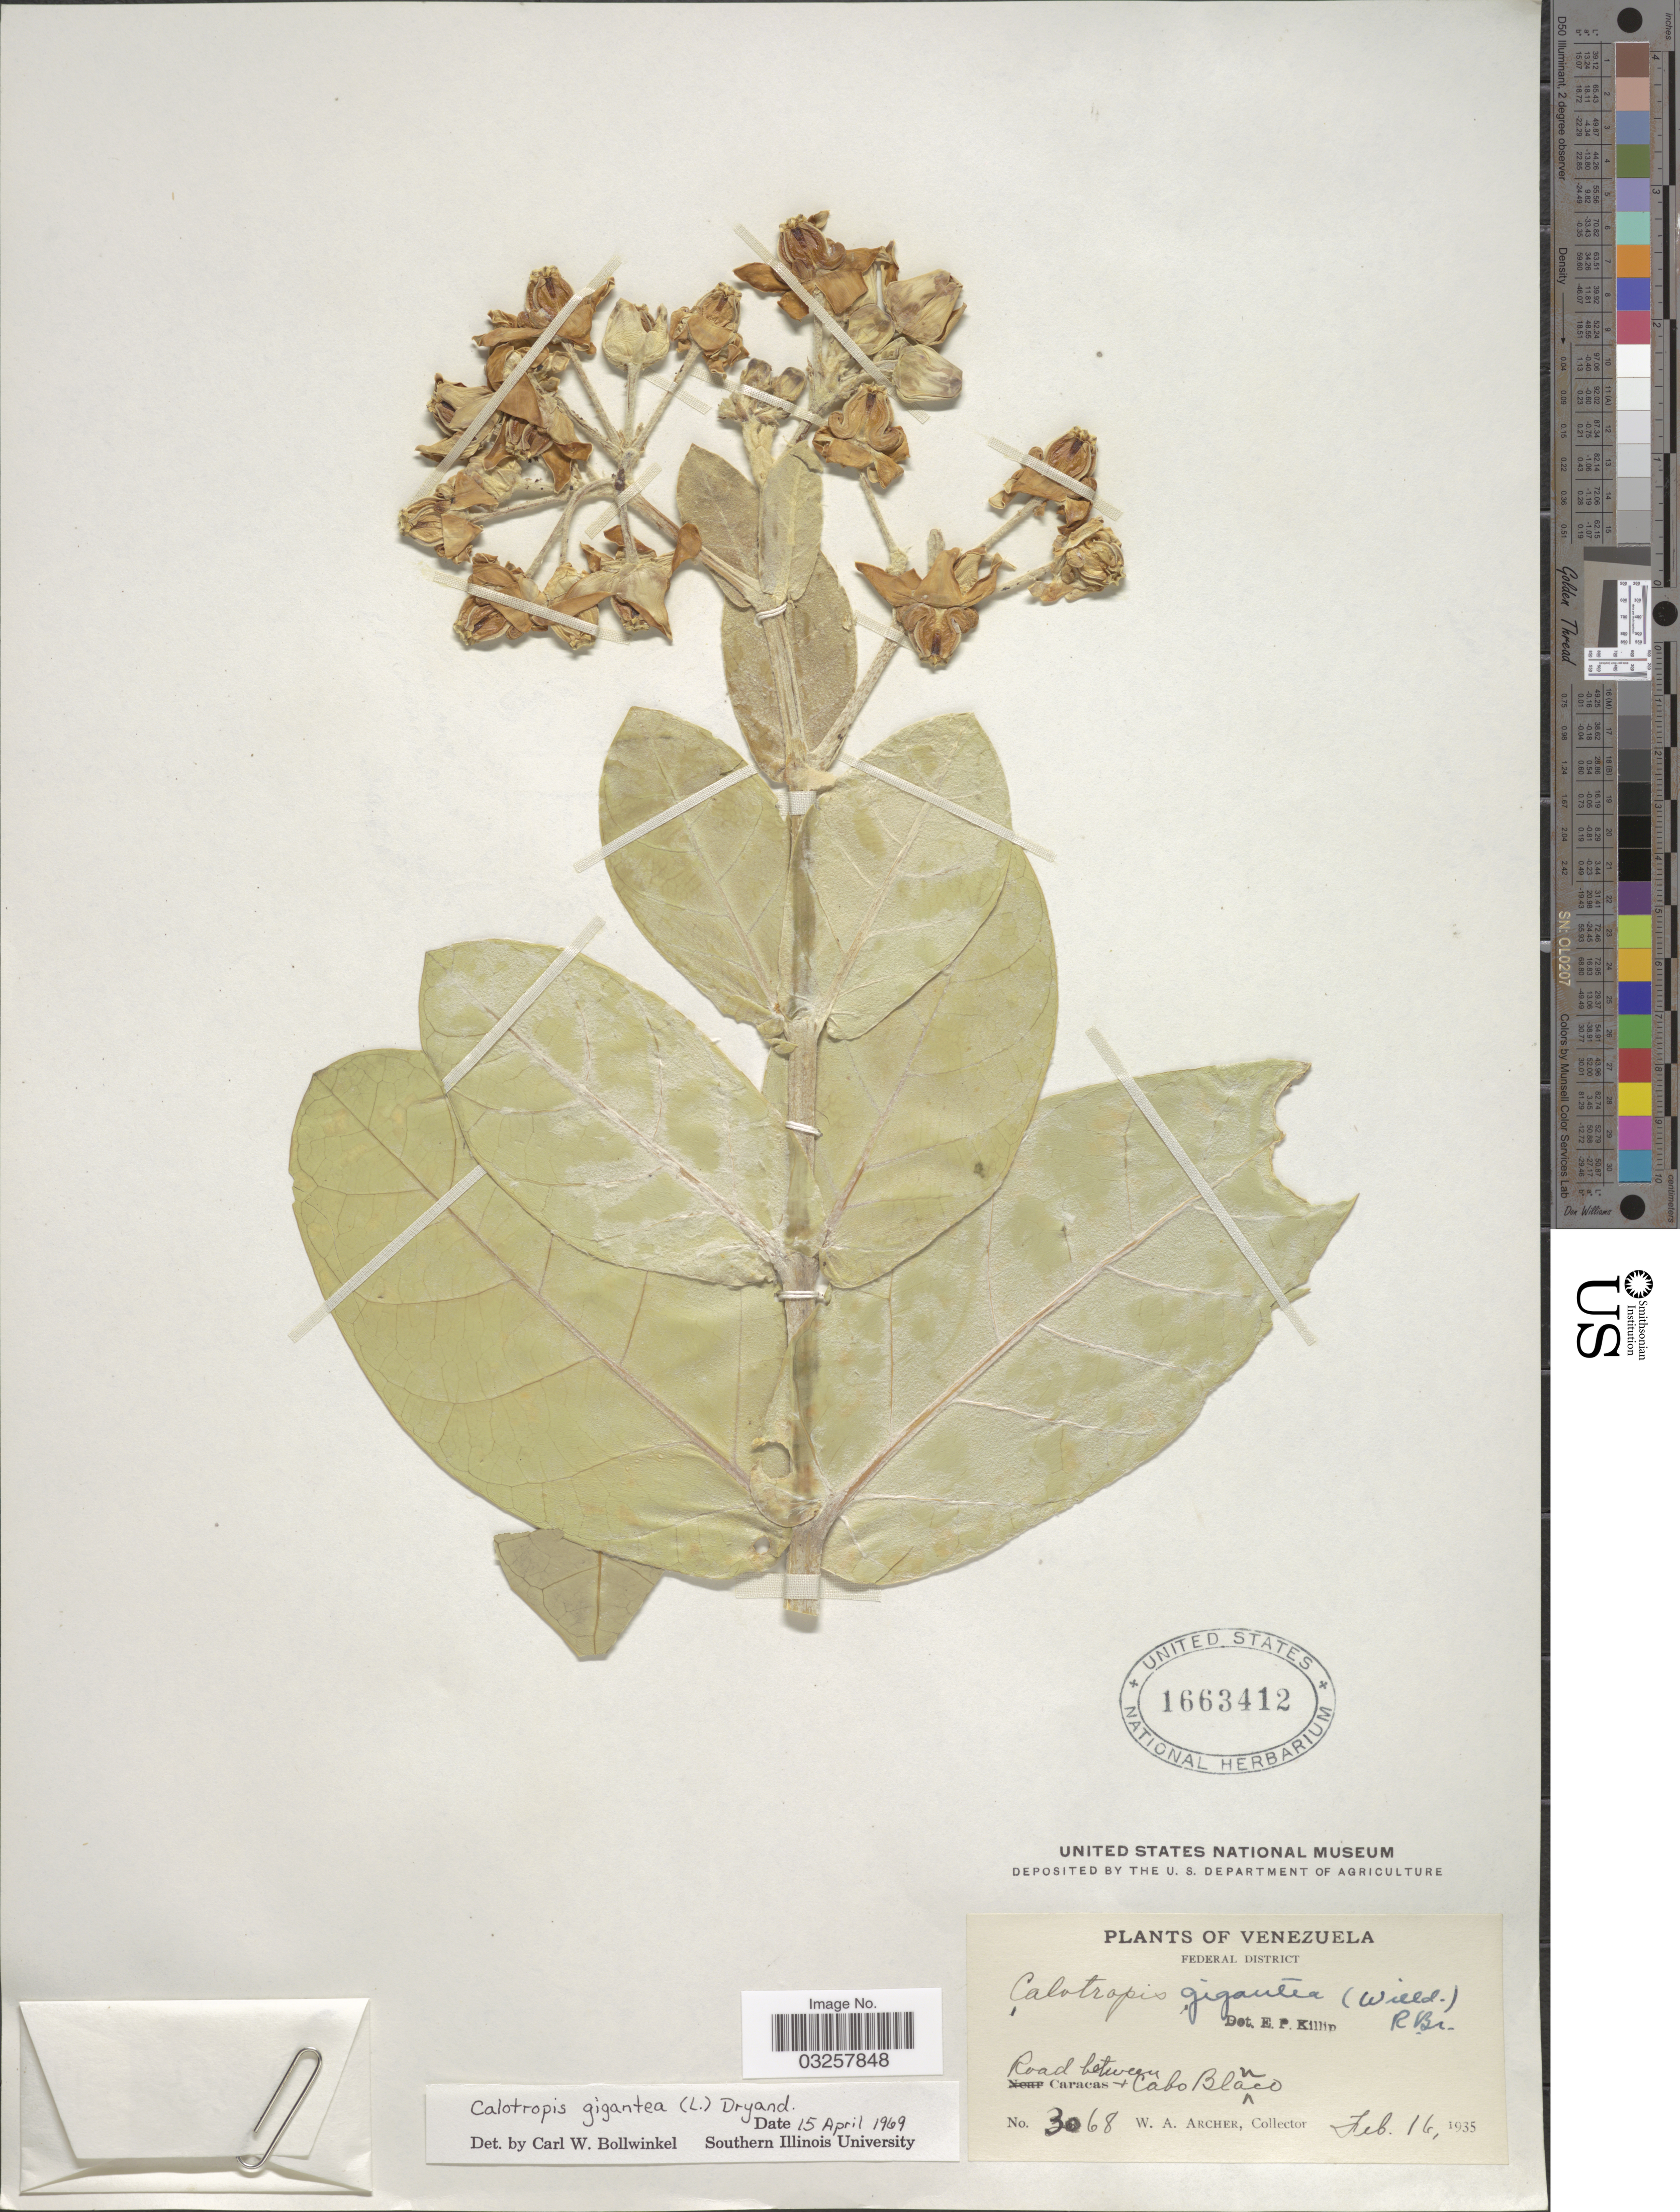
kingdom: Plantae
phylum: Tracheophyta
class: Magnoliopsida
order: Gentianales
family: Apocynaceae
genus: Calotropis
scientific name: Calotropis gigantea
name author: (L.) W.T. Aiton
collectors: W. Archer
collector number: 3068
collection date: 1935-02-16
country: Venezuela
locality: Federal District. Road between Caracas & Cabo Blanco.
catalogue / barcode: US 1663412